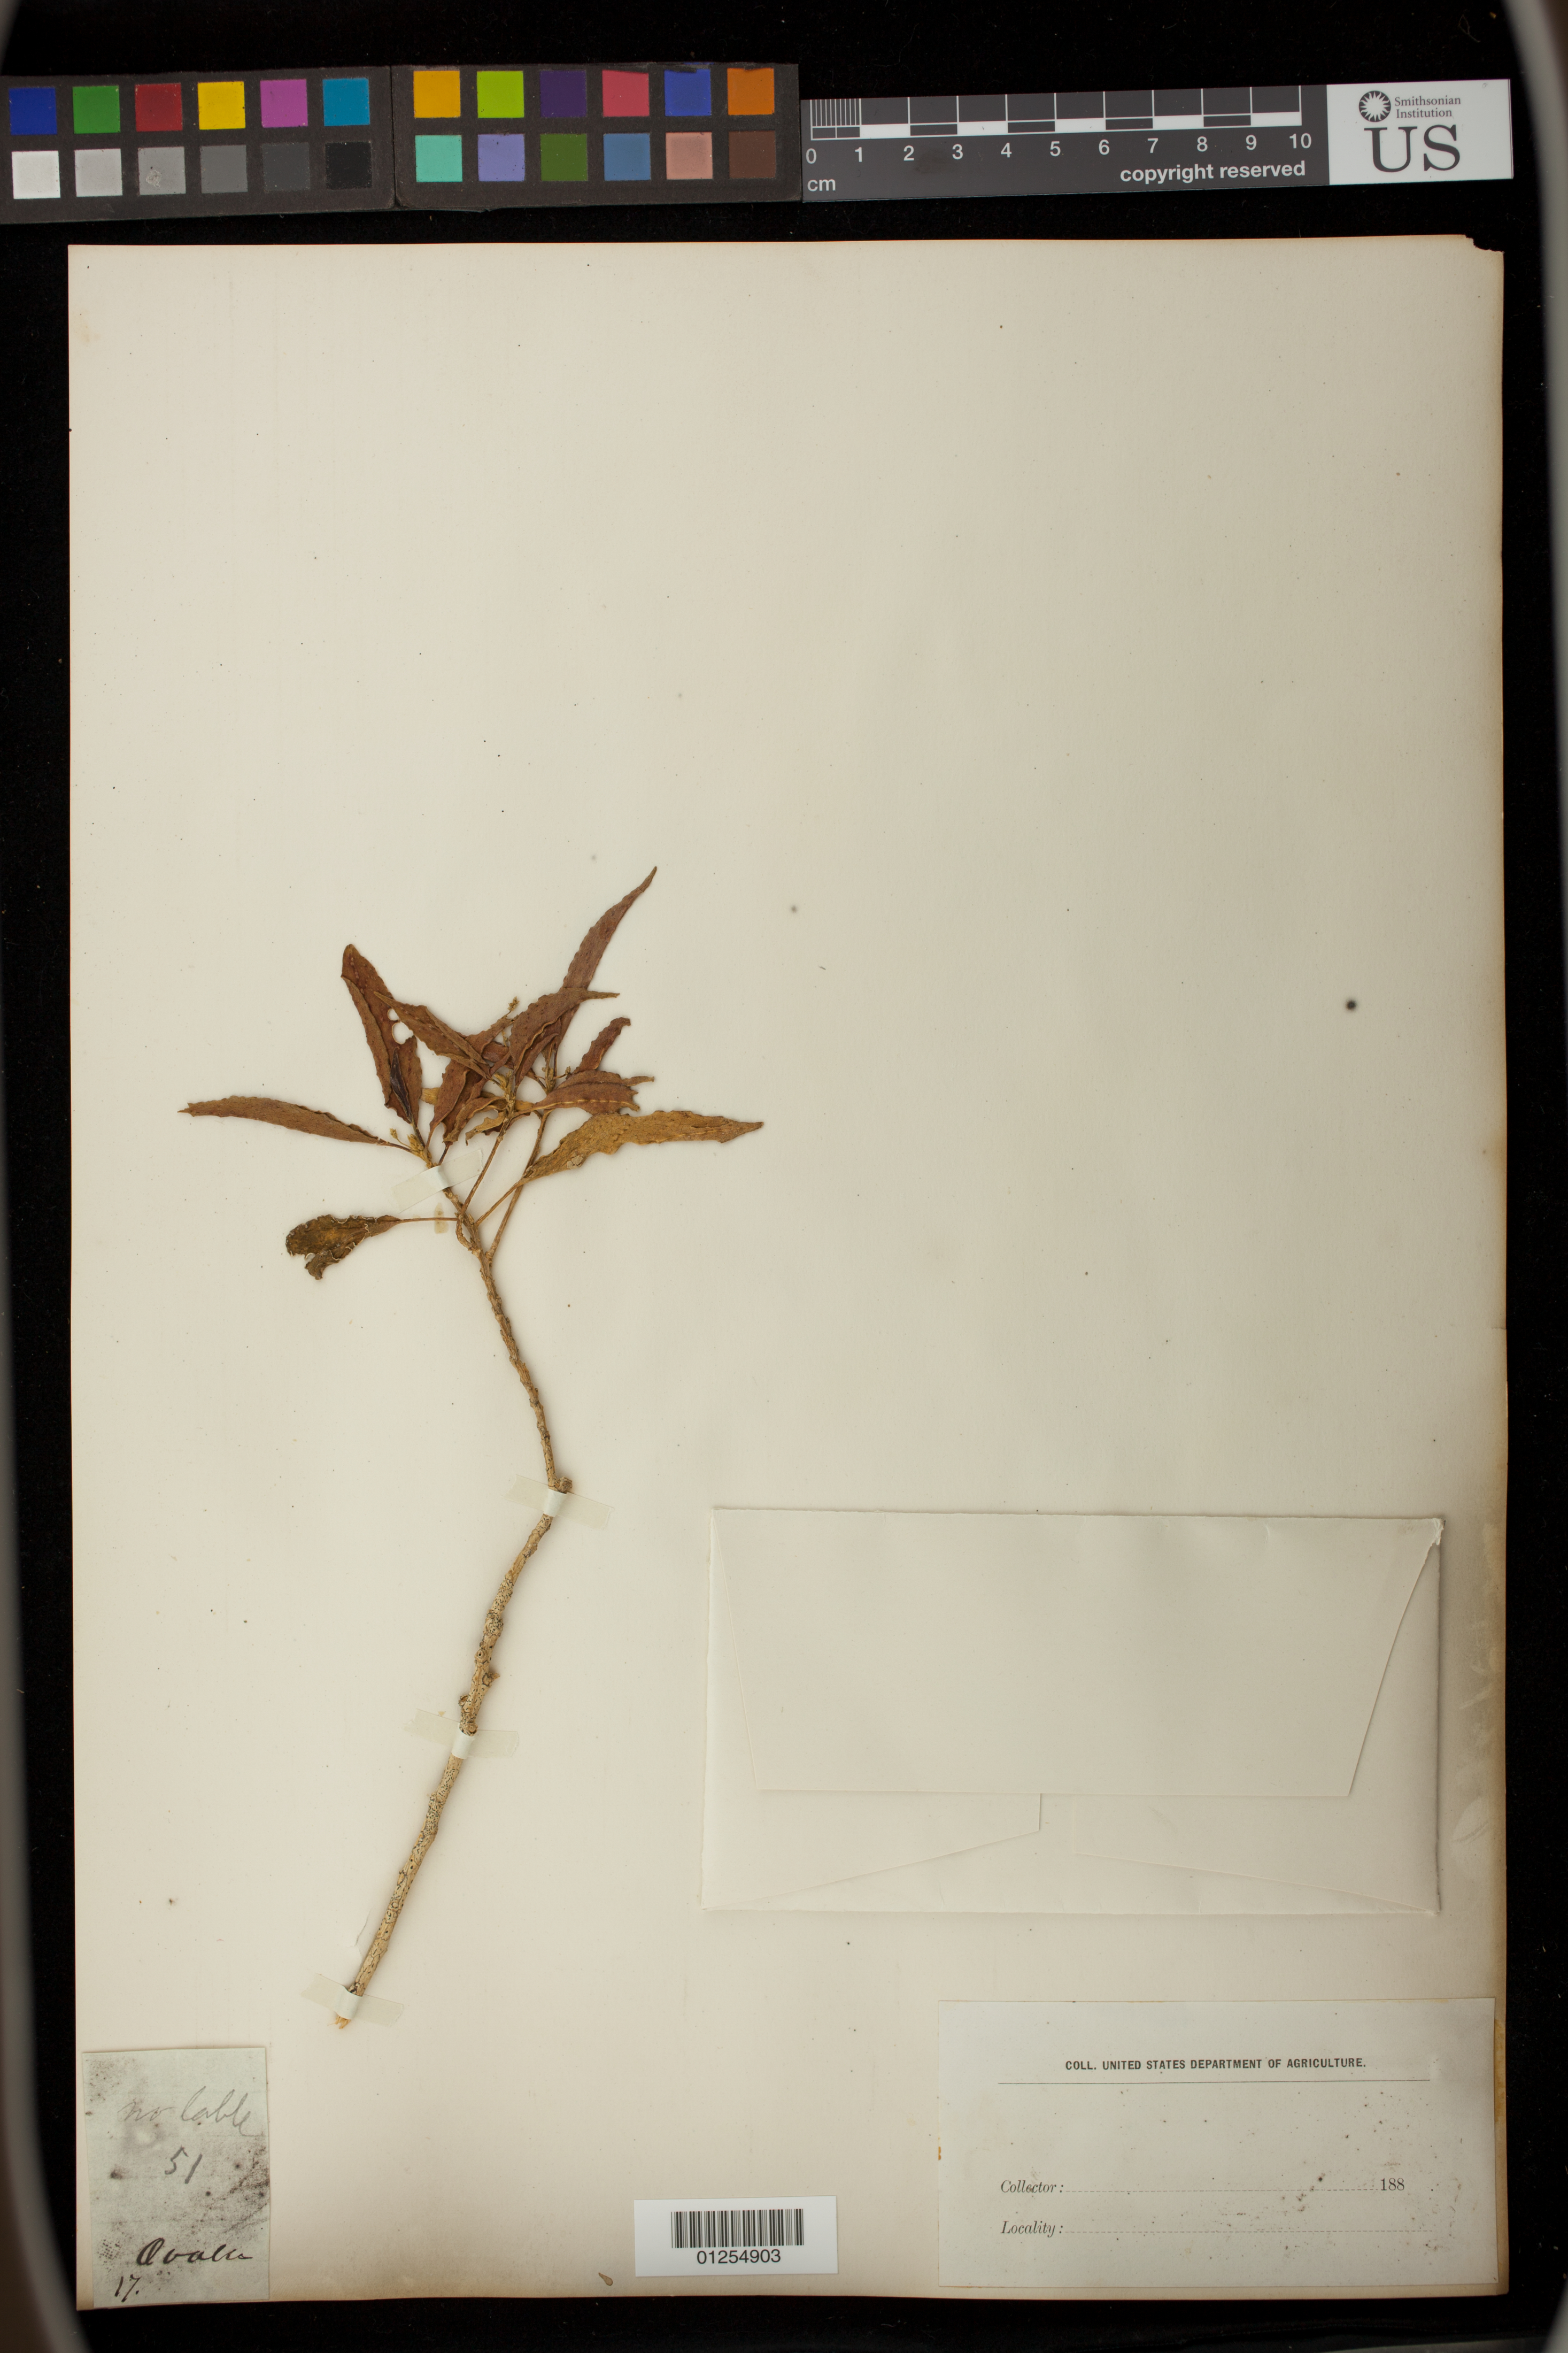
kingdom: Plantae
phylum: Tracheophyta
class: Magnoliopsida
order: Malpighiales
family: Euphorbiaceae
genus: Claoxylon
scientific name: Claoxylon sp.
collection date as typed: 188-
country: Germany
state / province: Bayern